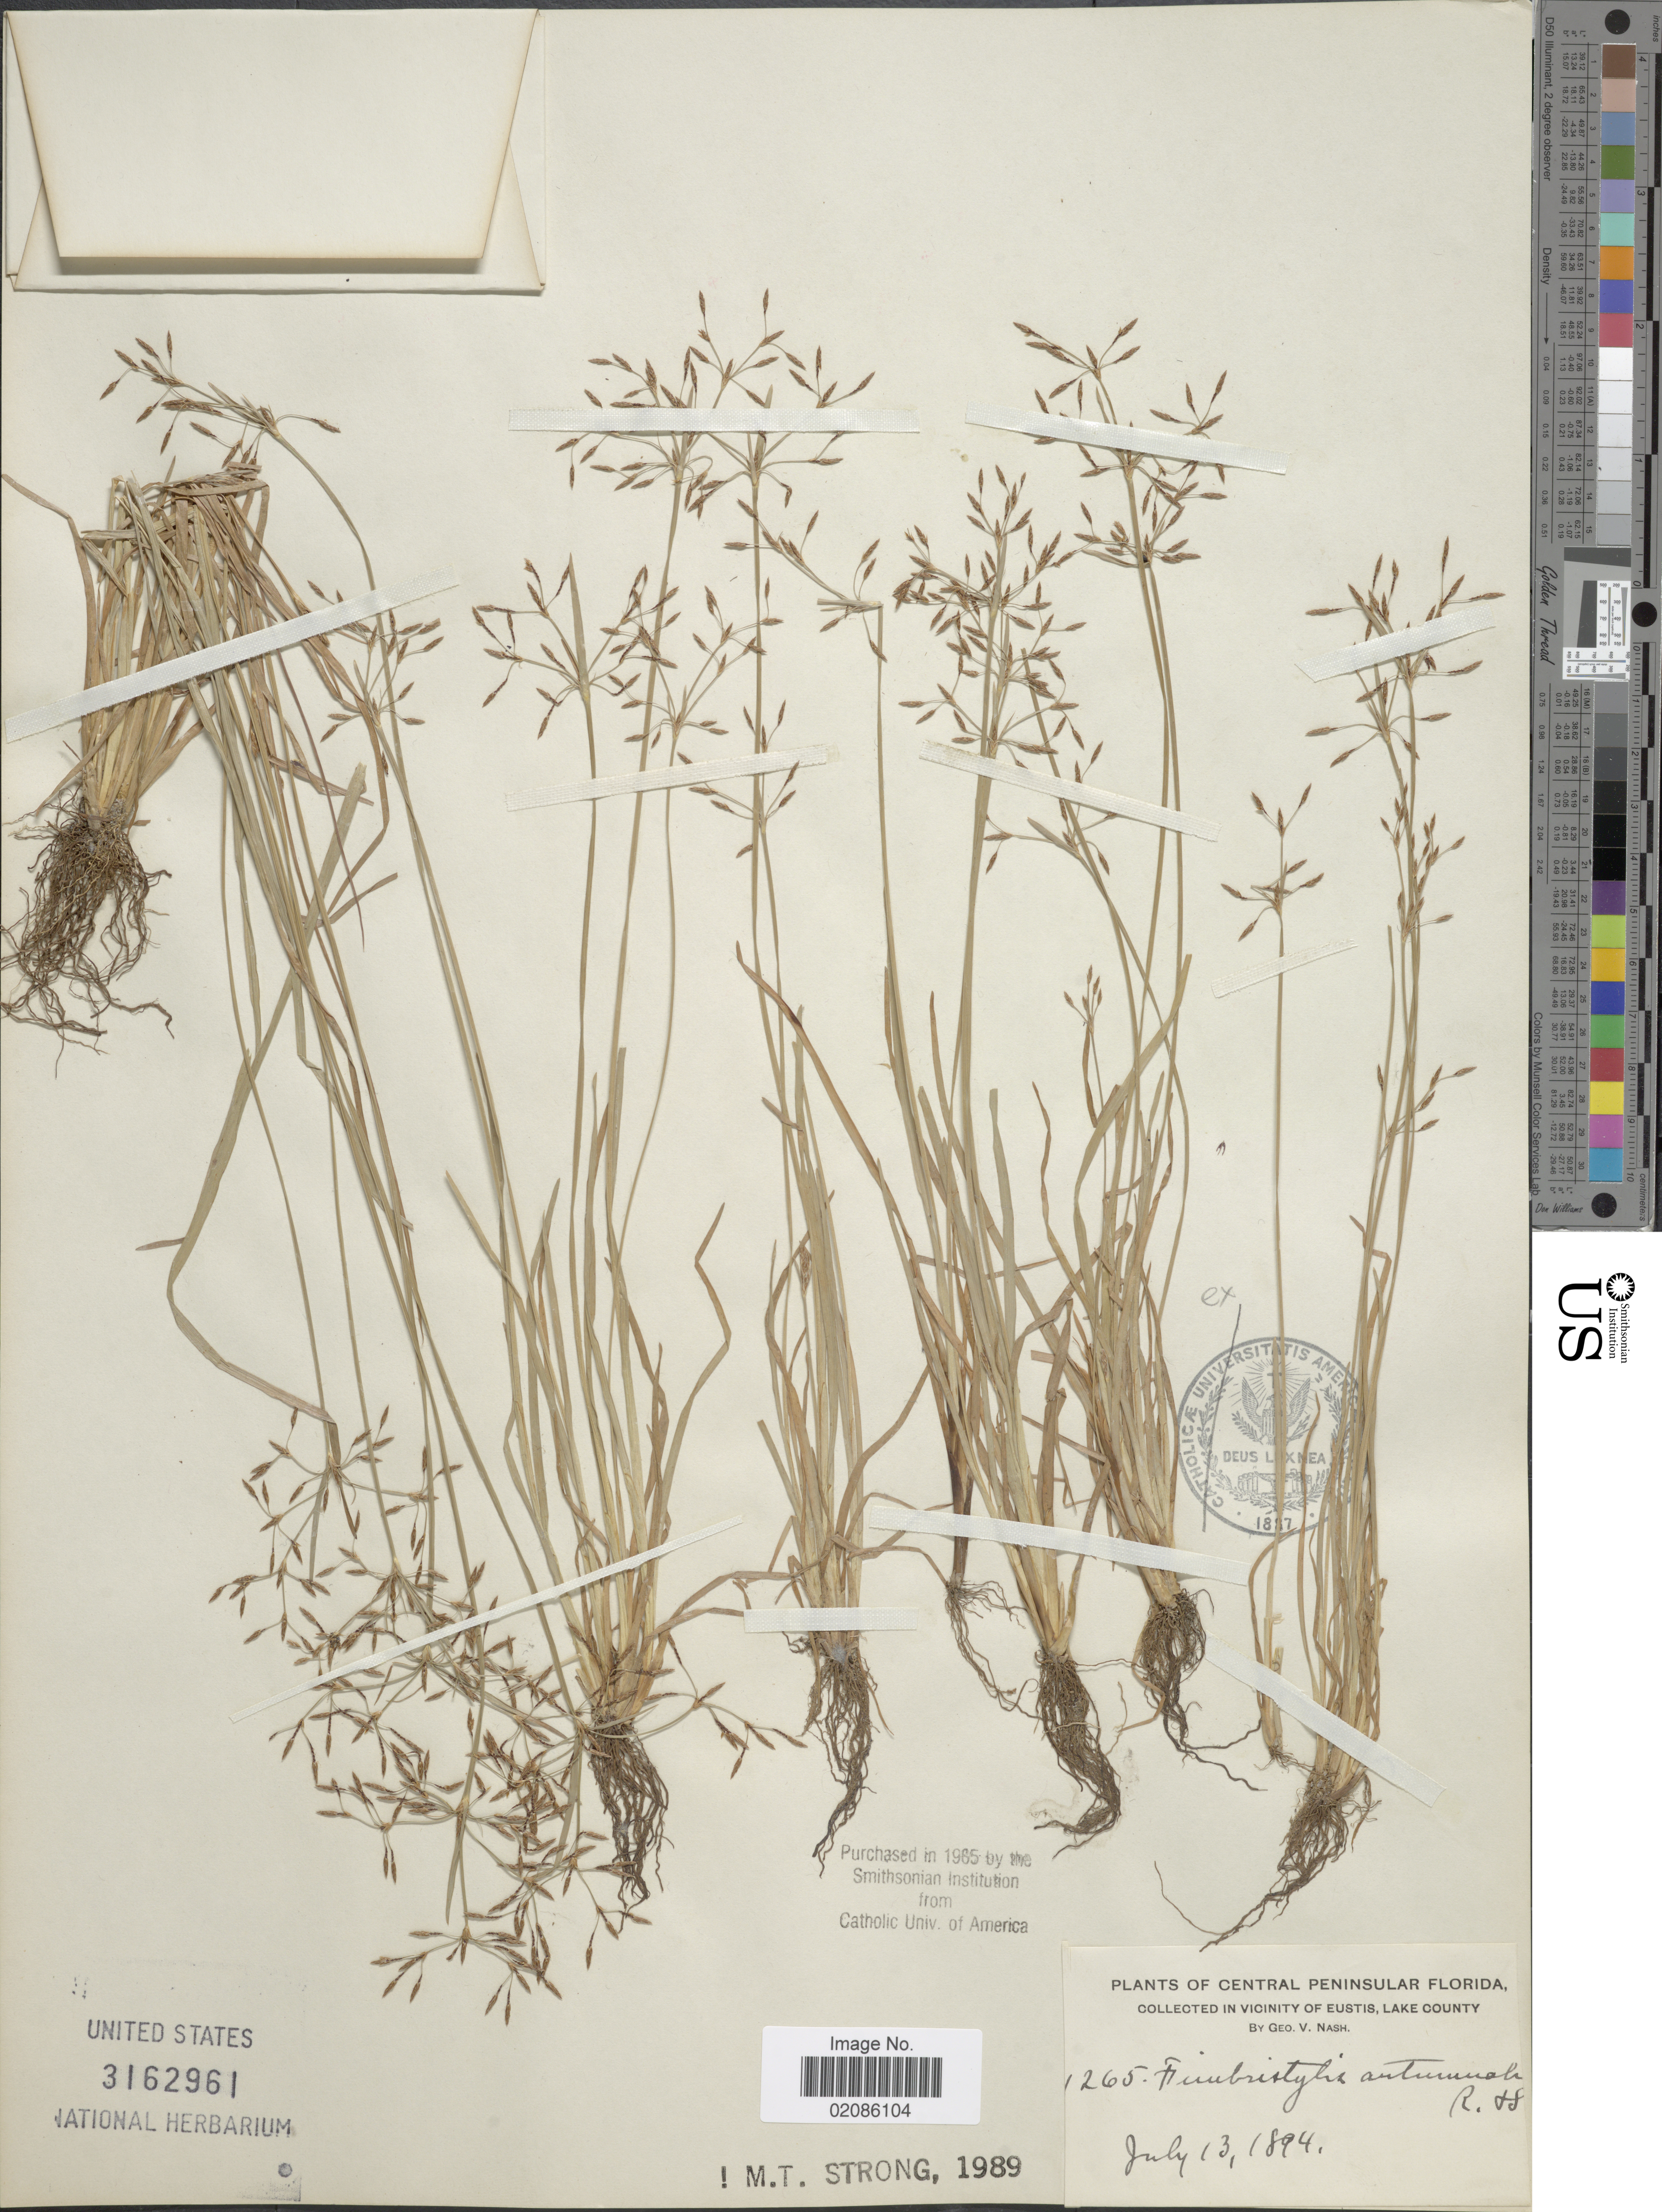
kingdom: Plantae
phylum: Tracheophyta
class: Liliopsida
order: Poales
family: Cyperaceae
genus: Fimbristylis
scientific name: Fimbristylis autumnalis (L.) Roem. & Schult.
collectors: G. V. Nash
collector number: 1265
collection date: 1894-07-13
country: United States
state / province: Florida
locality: Central Peninsula Florida. In Vicinity of Eustis, Lake County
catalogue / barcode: US 3162961